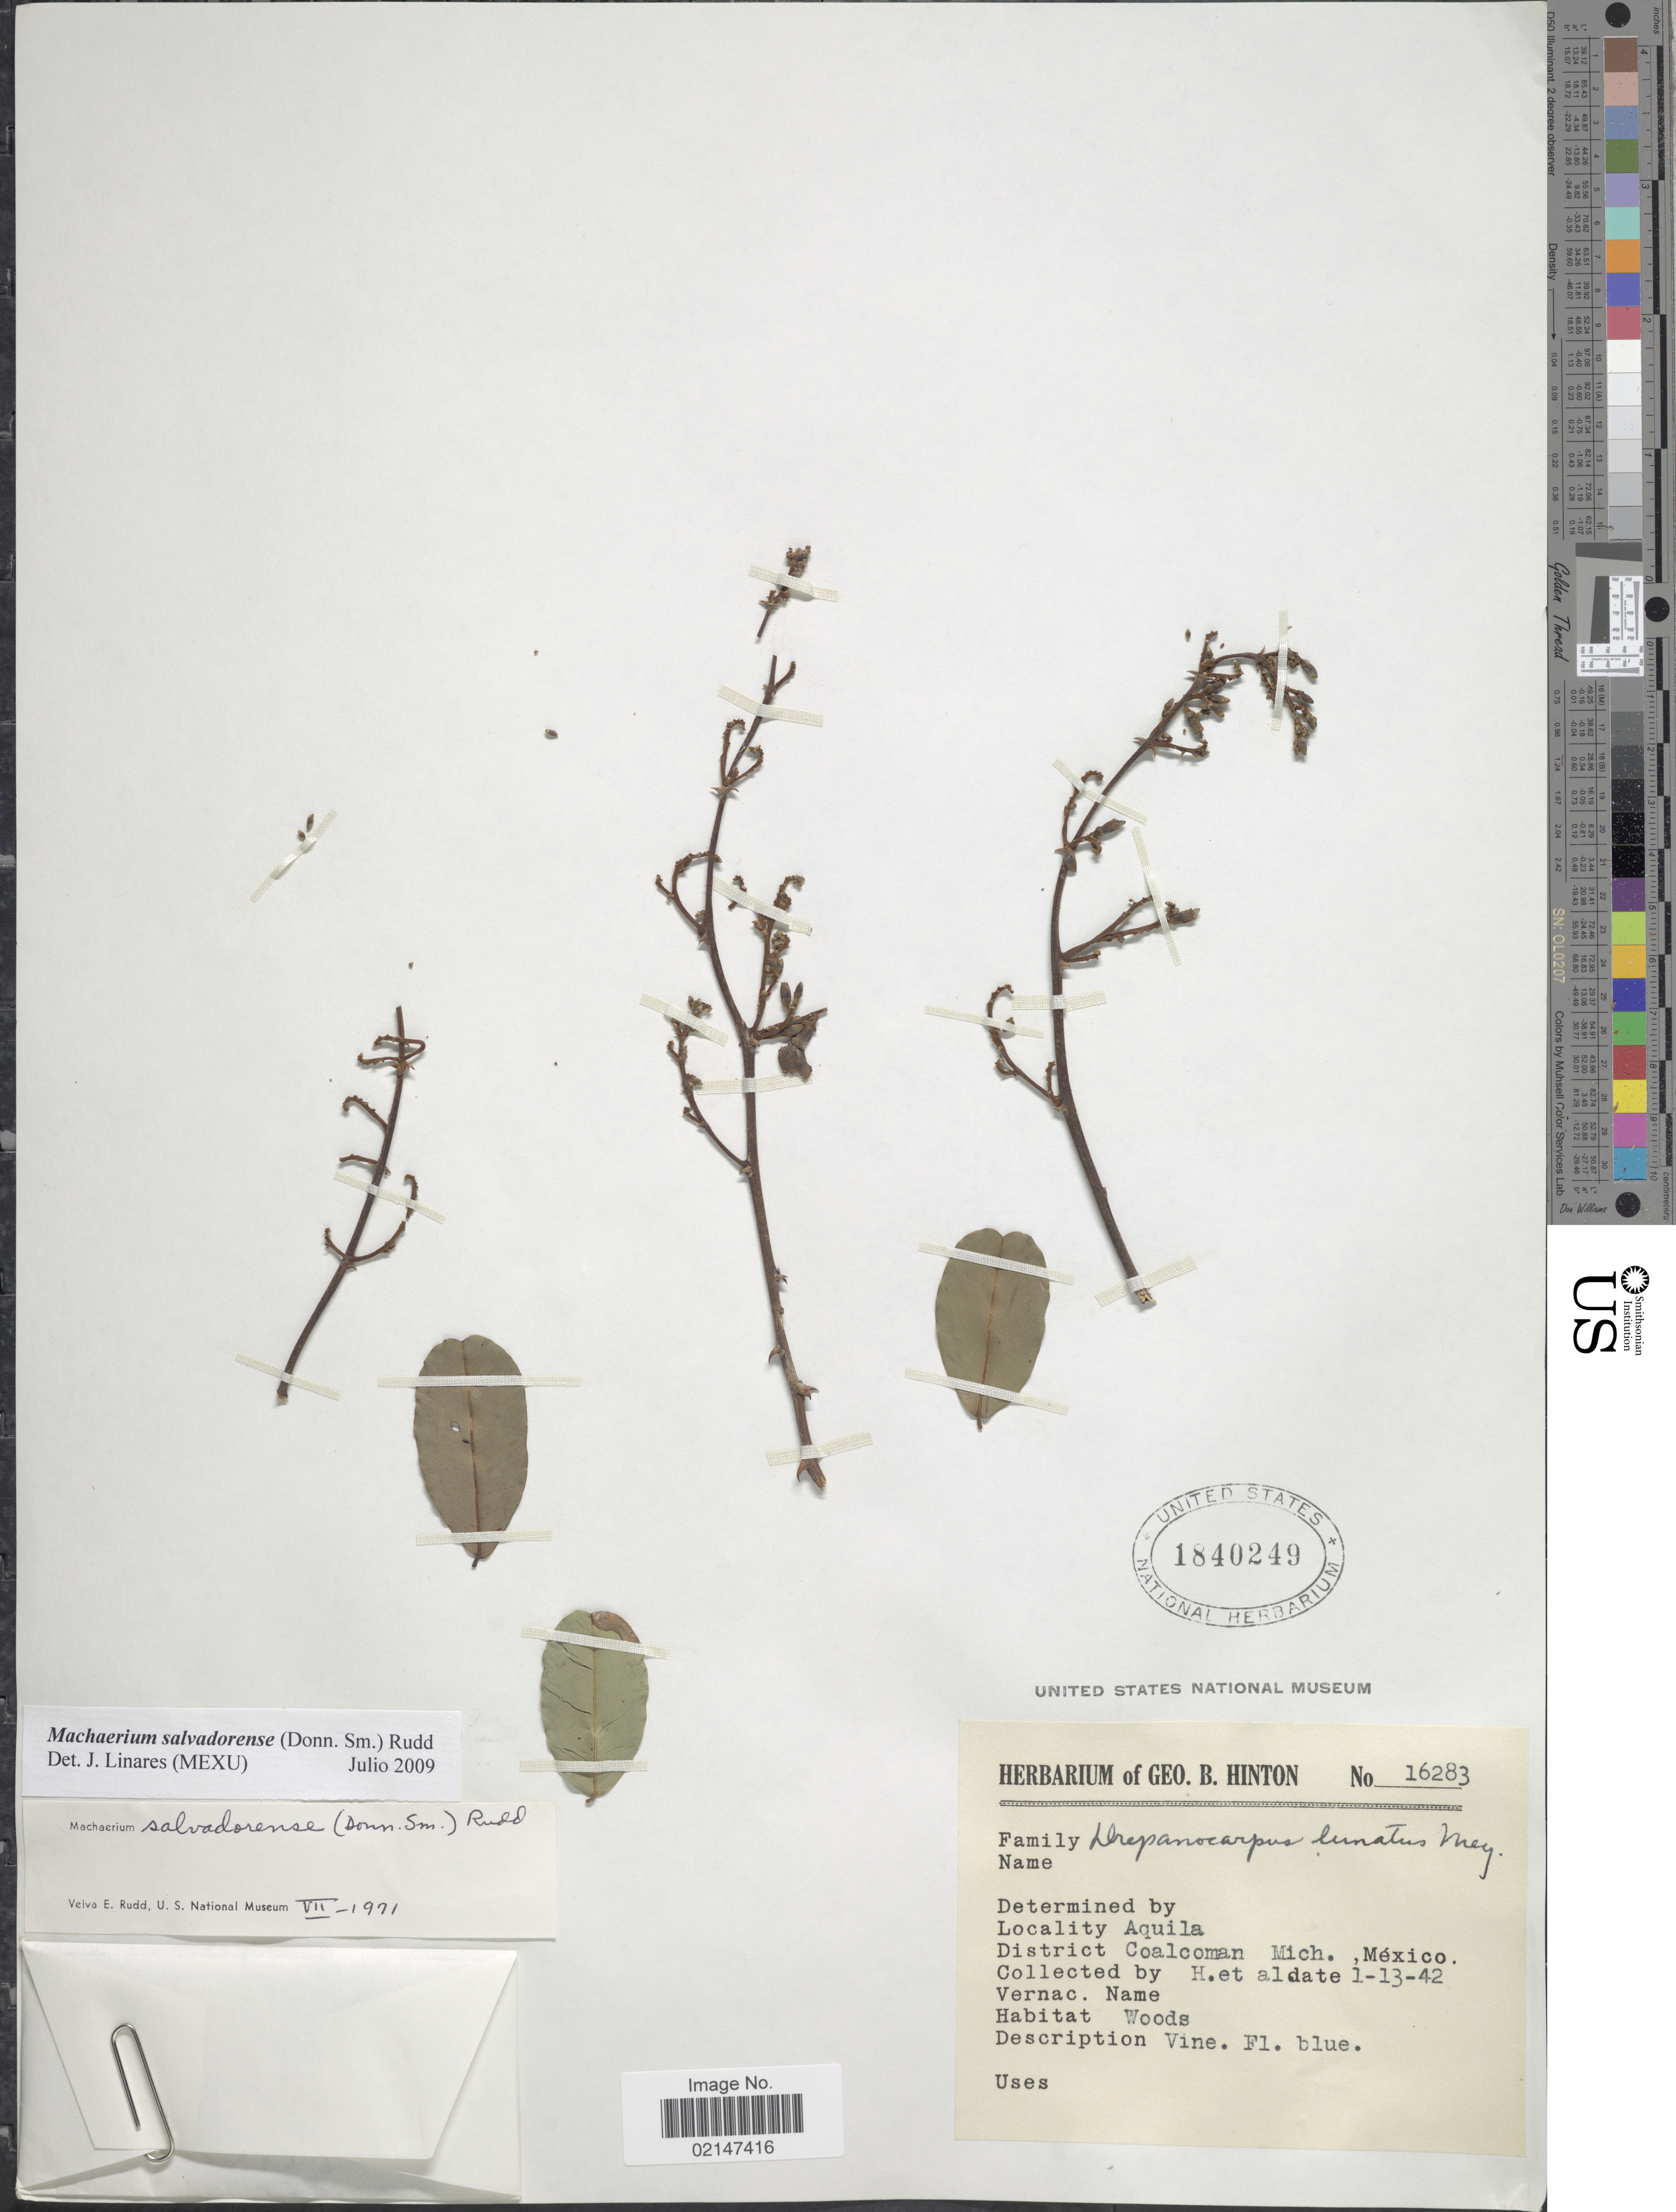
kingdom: Plantae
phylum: Tracheophyta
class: Magnoliopsida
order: Fabales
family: Fabaceae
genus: Machaerium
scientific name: Machaerium salvadorense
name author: (Donn. Sm.) Rudd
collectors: G. B. Hinton & et al.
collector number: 16283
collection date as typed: Transcribed d/m/y: 13/1/42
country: Mexico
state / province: Michoacán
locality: Aquila, Coalcoman, Mich. Mexico.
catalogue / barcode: US 1840249